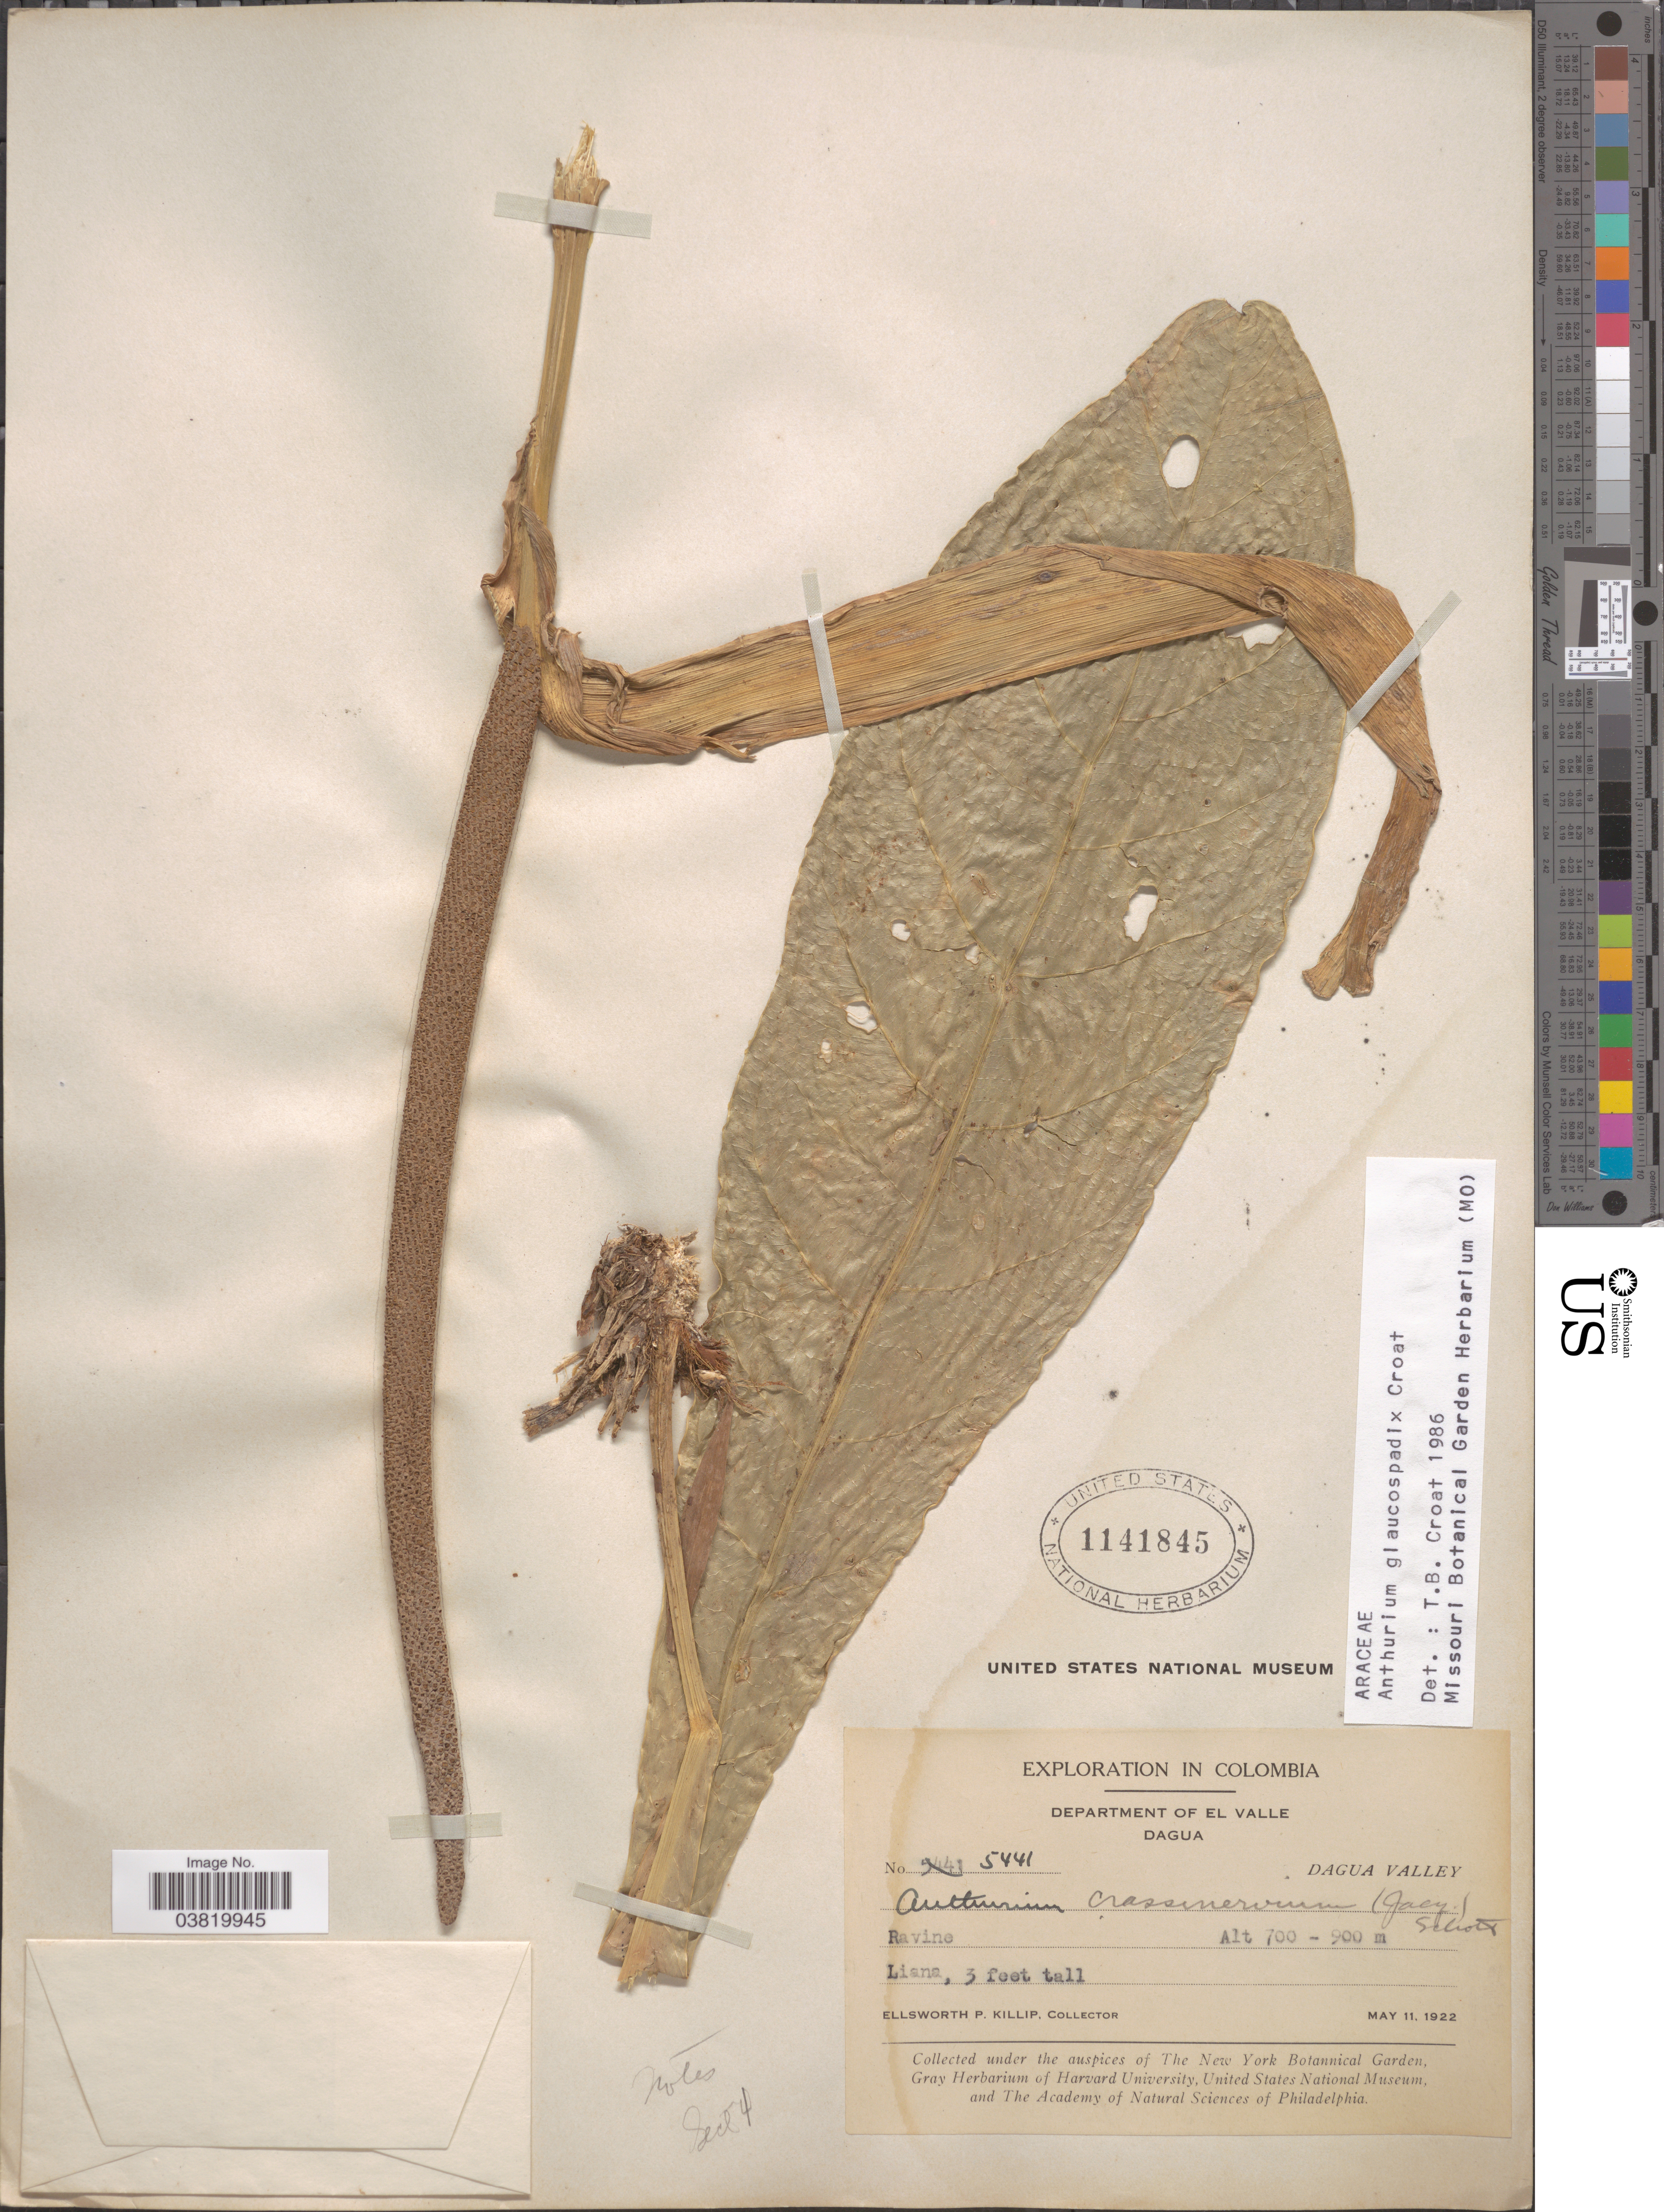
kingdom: Plantae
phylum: Tracheophyta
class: Liliopsida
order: Alismatales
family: Araceae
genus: Anthurium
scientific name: Anthurium glaucospadix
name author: Croat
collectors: E. P. Killip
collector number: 5441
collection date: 1922-05-11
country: Colombia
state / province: Valle del Cauca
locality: Department of El Valle. Dagua. Dagua Valley.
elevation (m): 700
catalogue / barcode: US 1141845